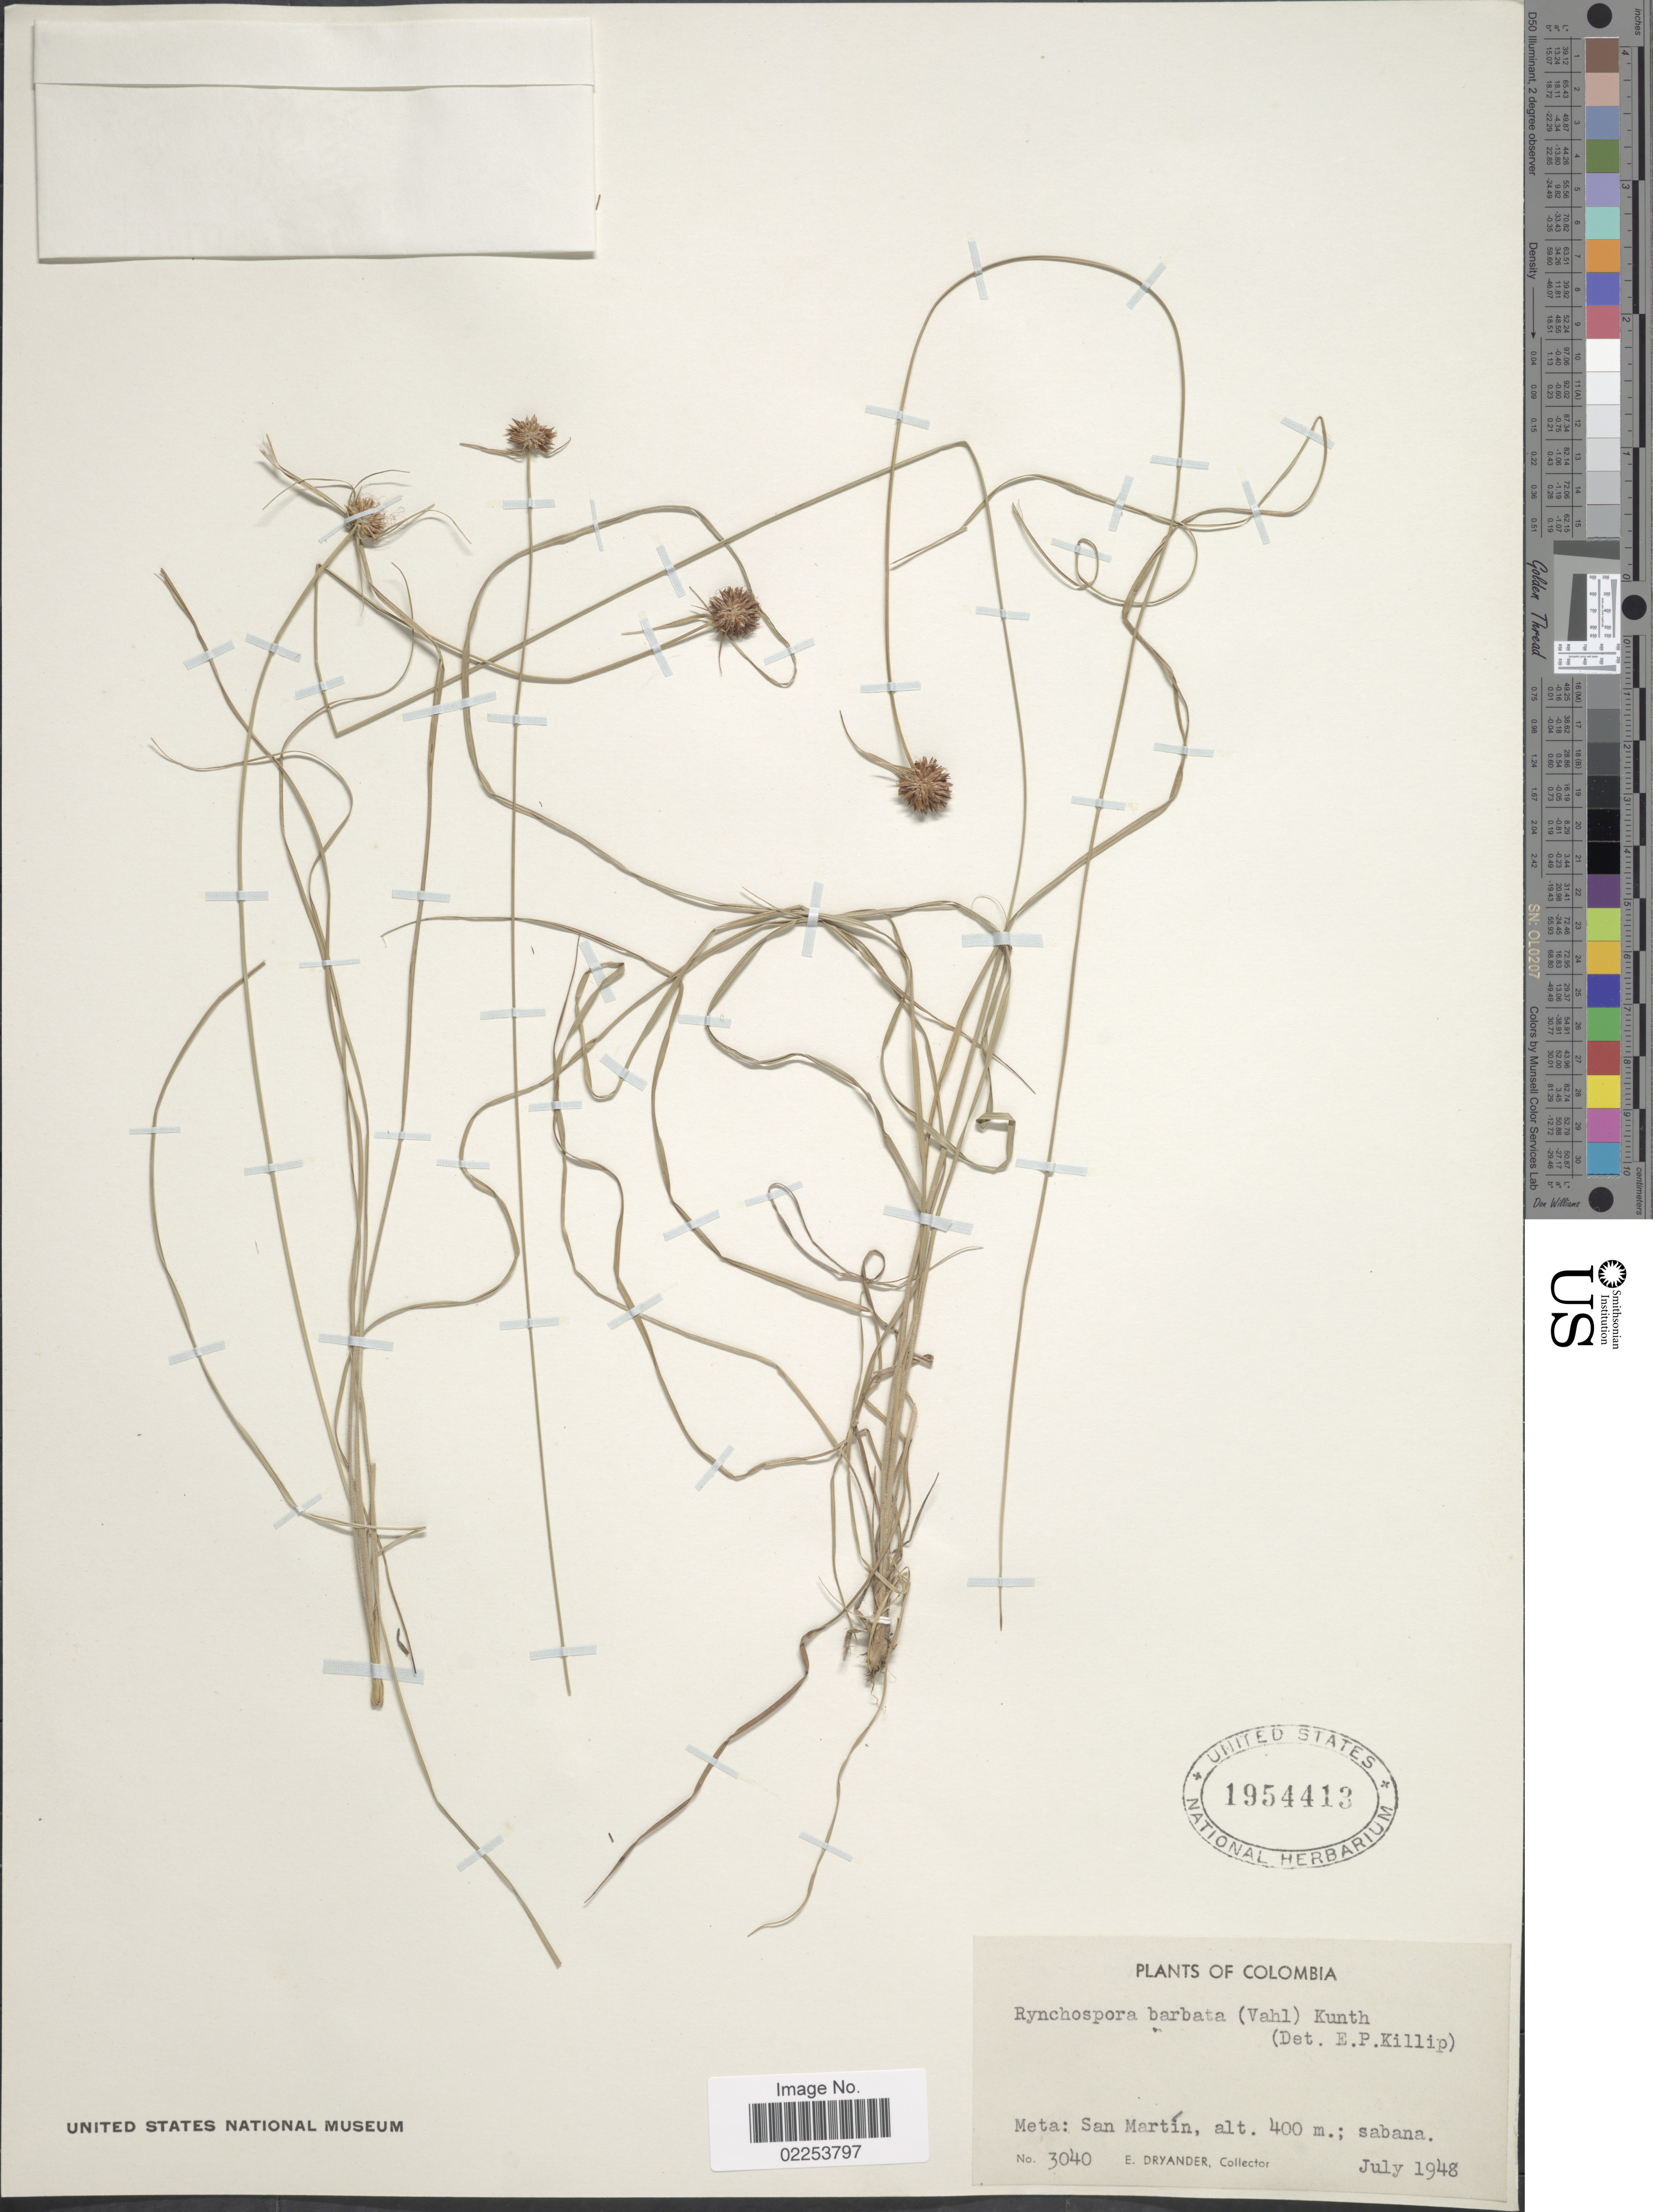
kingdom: Plantae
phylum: Tracheophyta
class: Liliopsida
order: Poales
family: Cyperaceae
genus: Rhynchospora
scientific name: Rhynchospora barbata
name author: (Vahl) Kunth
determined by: Alves, K.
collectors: E. Dryander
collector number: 3040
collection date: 1948-07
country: Colombia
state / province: Meta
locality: San Martin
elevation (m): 400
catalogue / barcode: US 1954413